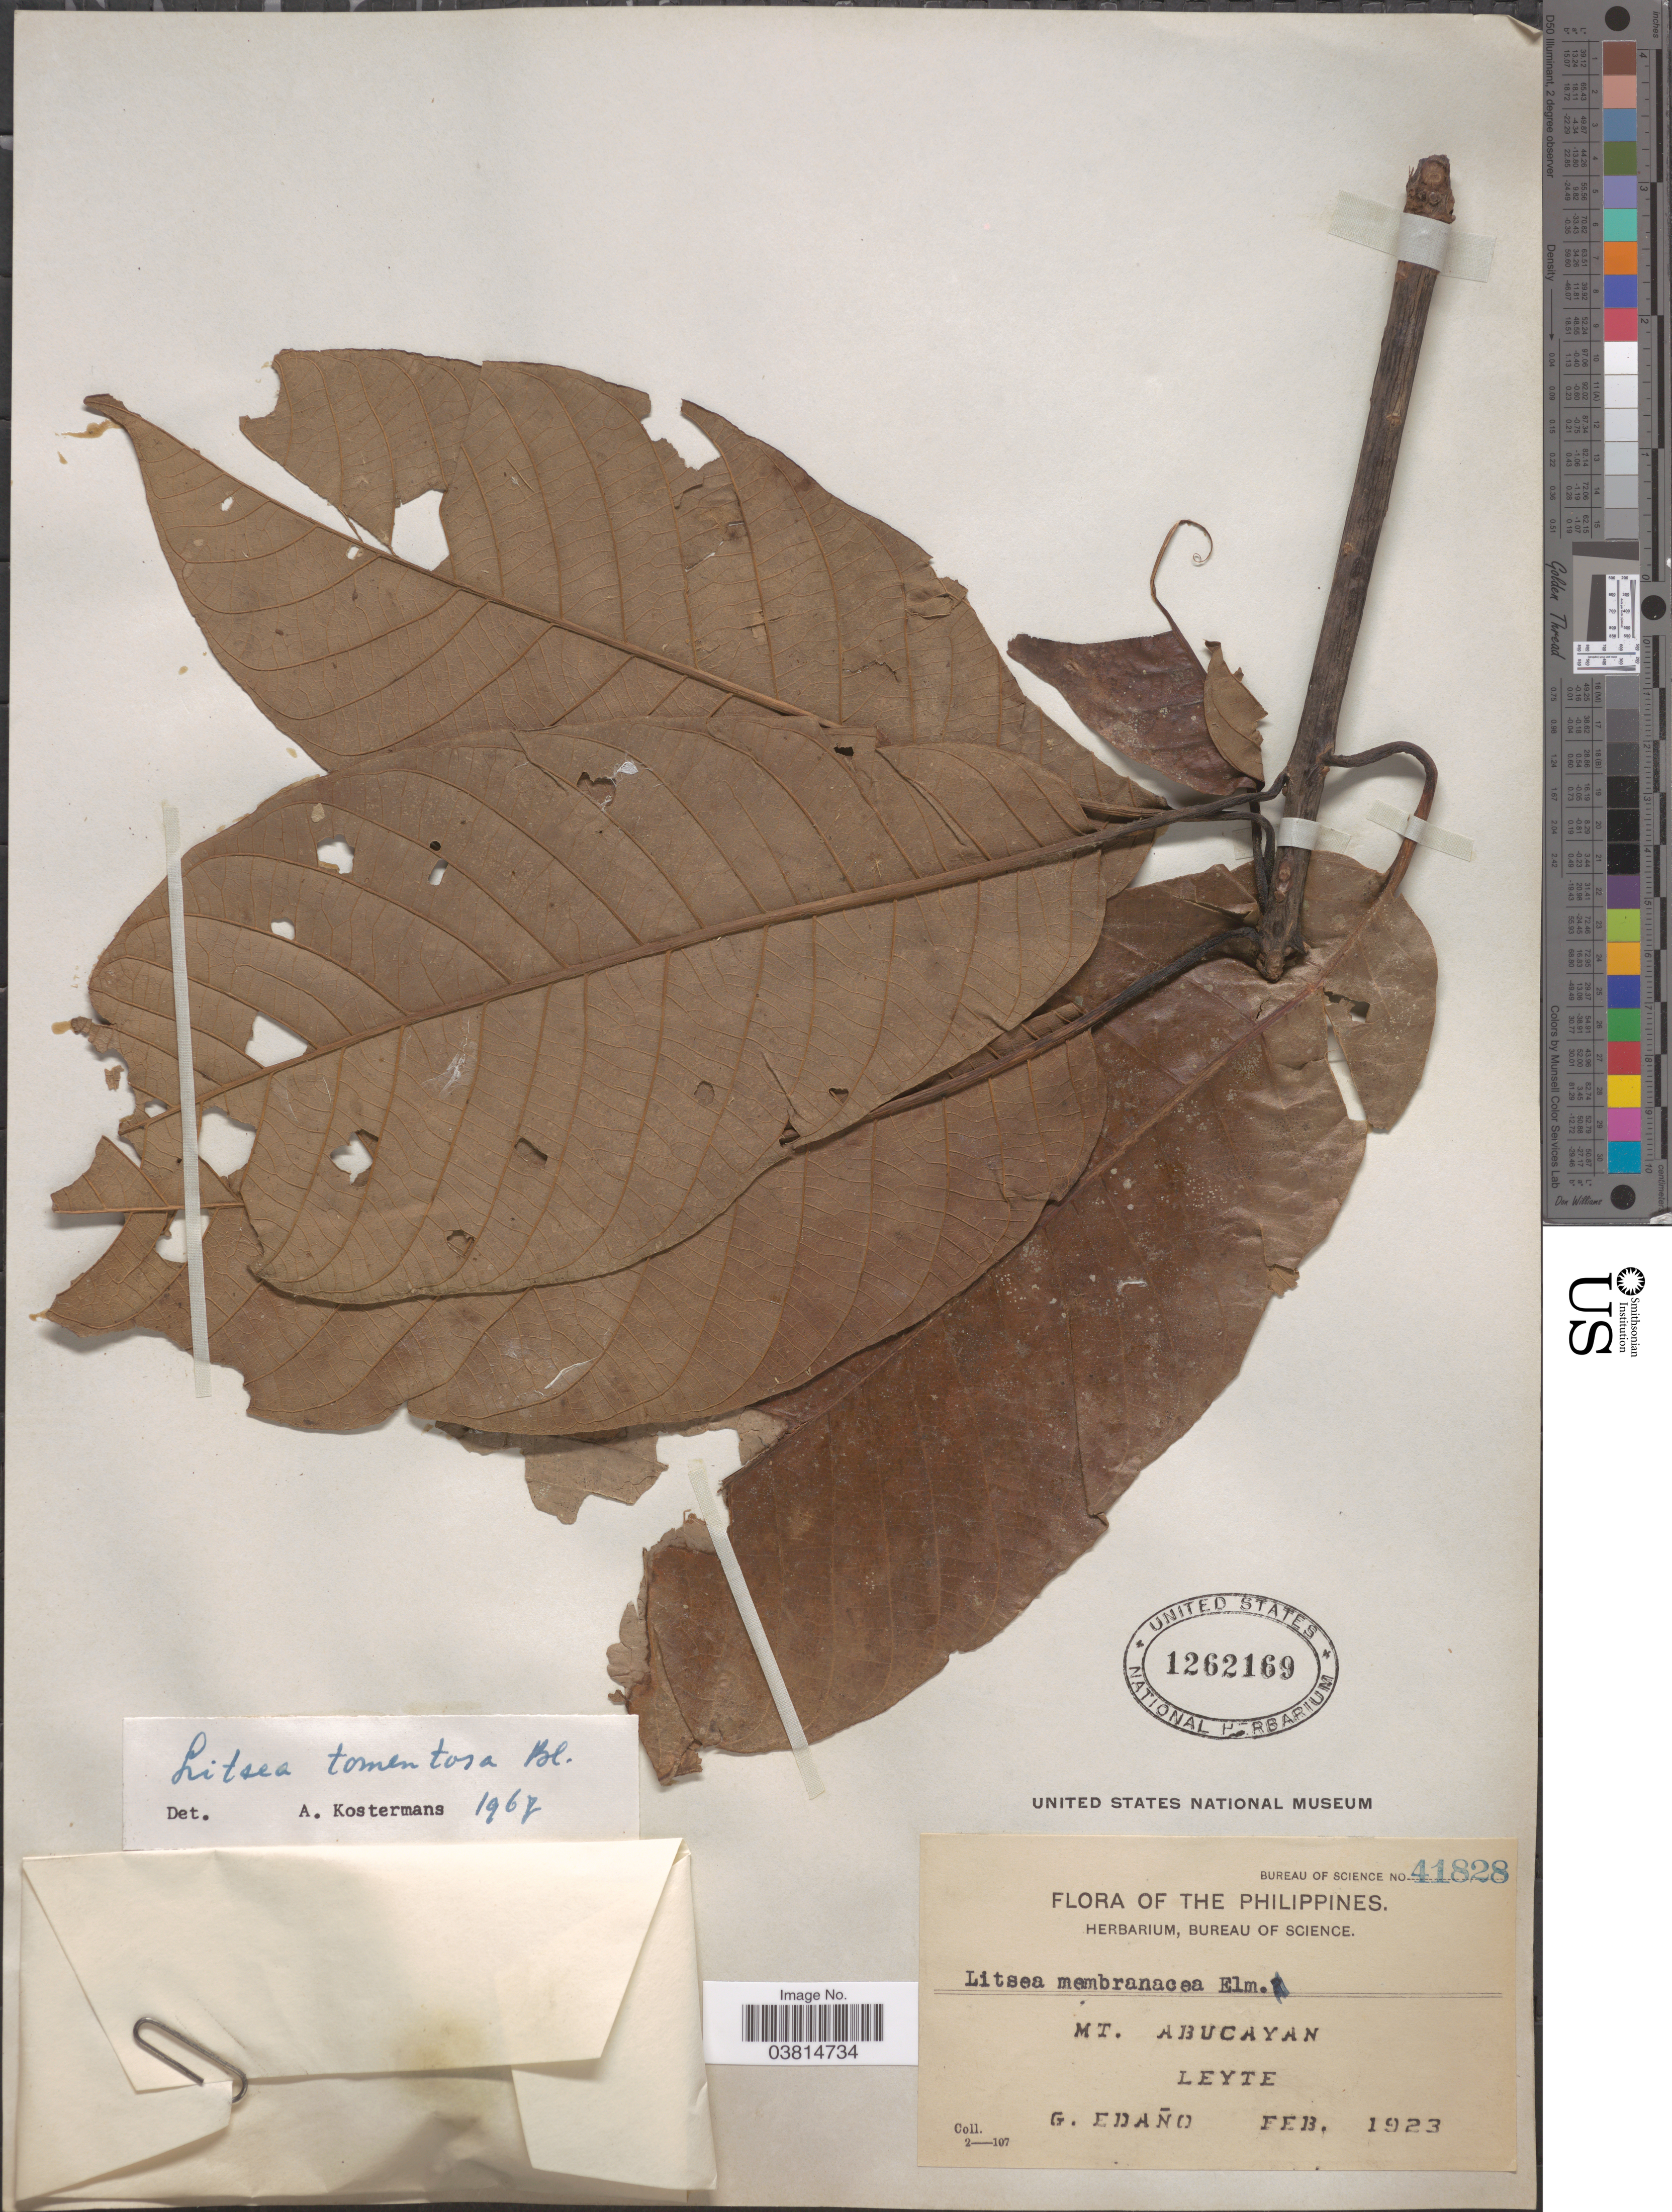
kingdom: Plantae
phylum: Tracheophyta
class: Magnoliopsida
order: Laurales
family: Lauraceae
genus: Litsea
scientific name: Litsea tomentosa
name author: Blume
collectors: G. Edaño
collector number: Bureau of Science 41828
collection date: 1923-02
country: Philippines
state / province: Eastern Visayas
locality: Mt. Abucayan, Leyte.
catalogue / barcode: US 1262169